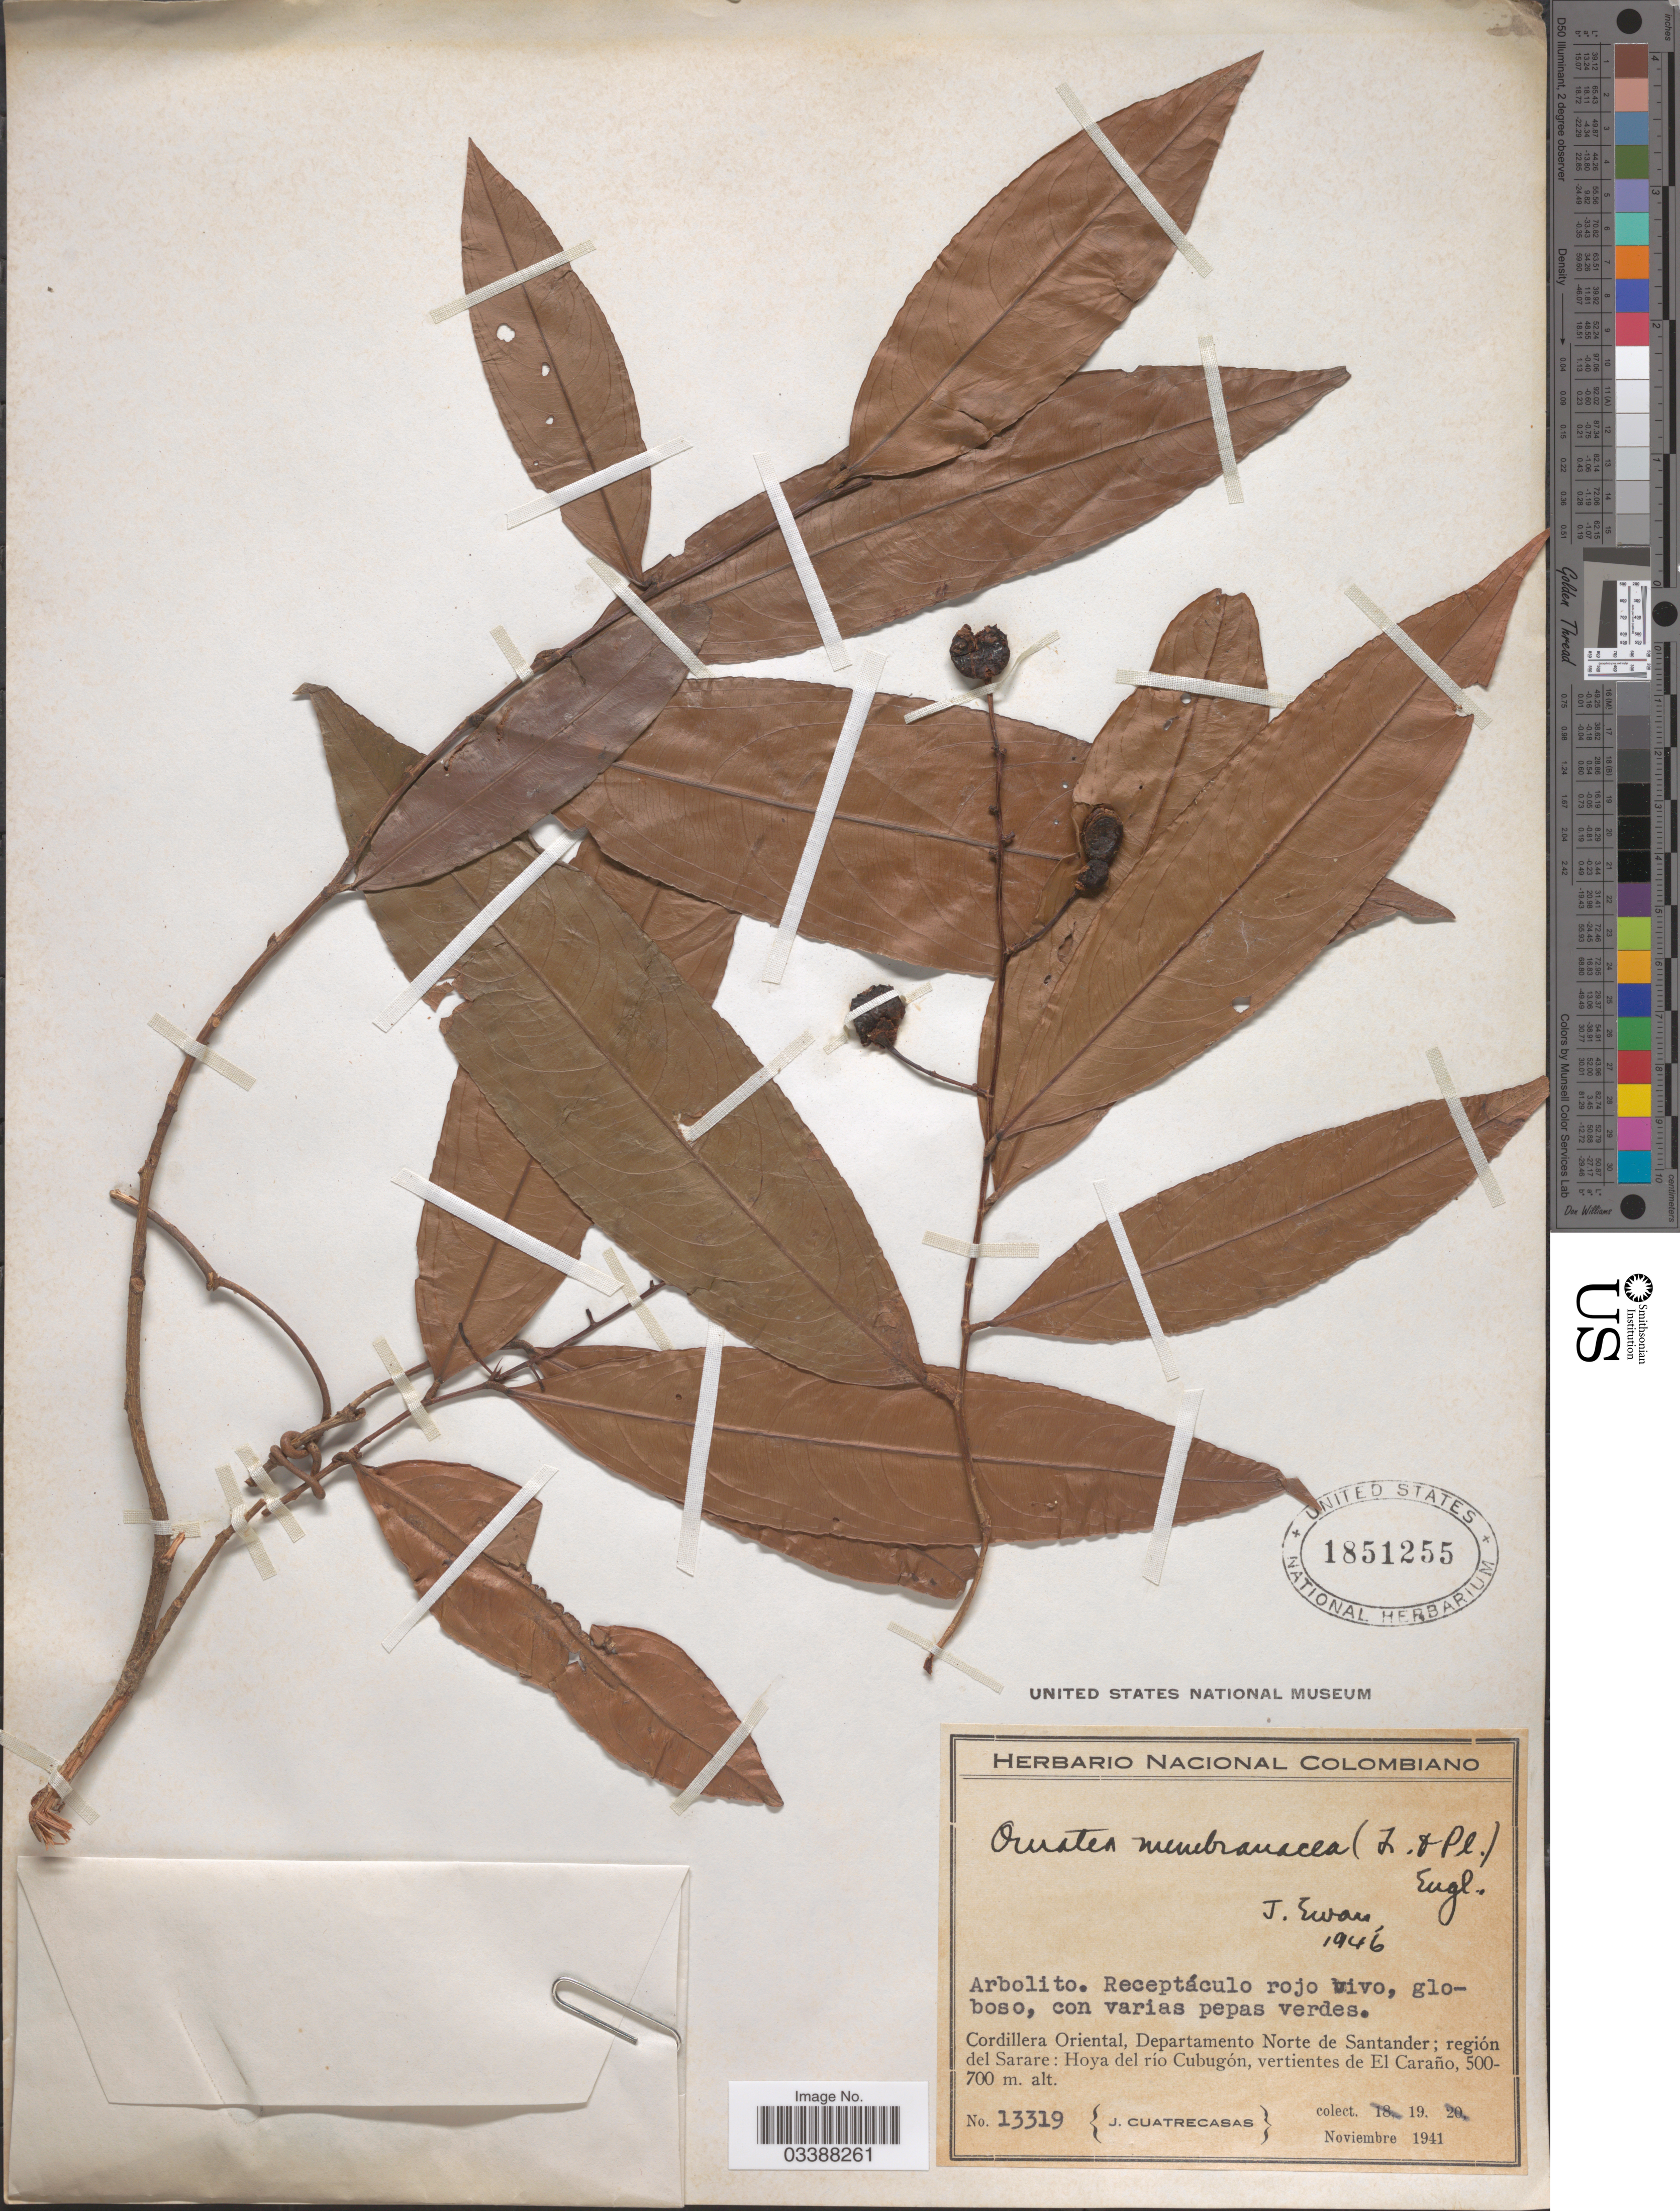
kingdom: Plantae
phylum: Tracheophyta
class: Magnoliopsida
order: Malpighiales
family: Ochnaceae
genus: Ouratea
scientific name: Ouratea membranacea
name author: (Triana & Planch.) Engl.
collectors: J. Cuatrecasas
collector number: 13319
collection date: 1941-11-19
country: Colombia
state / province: Norte de Santander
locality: Cordillera Oriental, Departamento Norte de Santander; región del Sarare: Hoya del río Cubugón, vertientes de El Caraño.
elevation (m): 500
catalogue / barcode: US 1851255